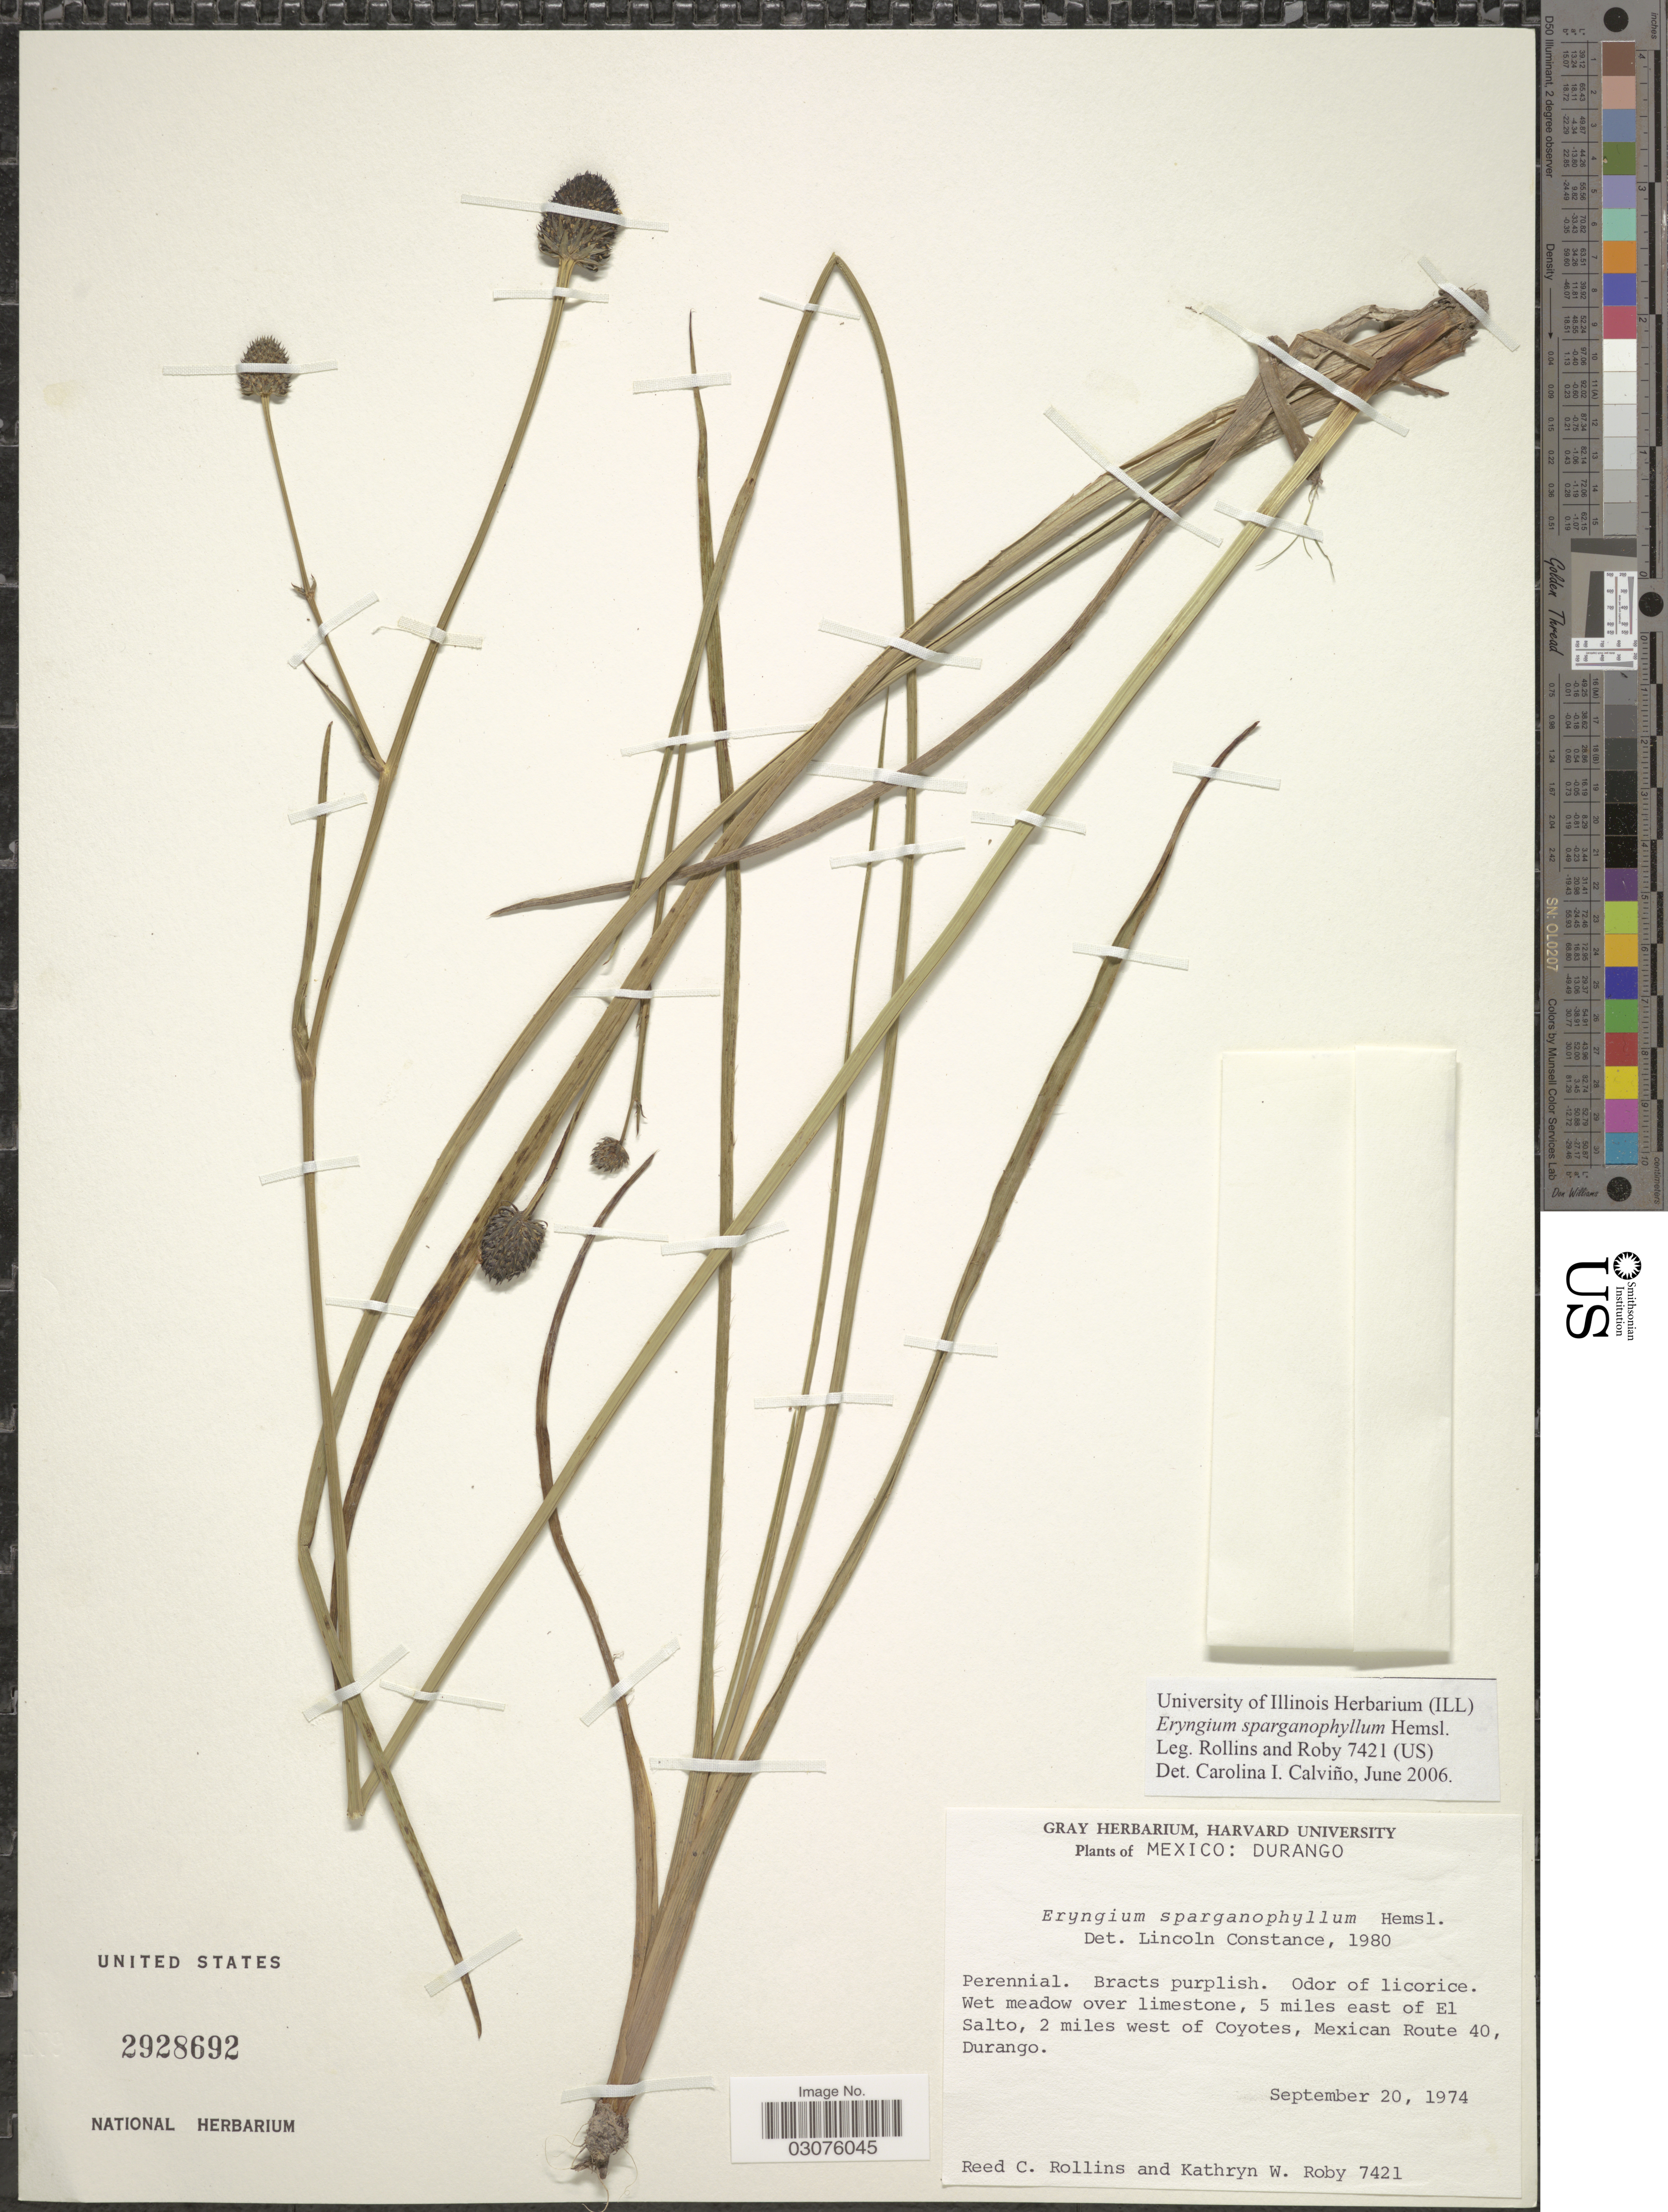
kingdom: Plantae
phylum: Tracheophyta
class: Magnoliopsida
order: Apiales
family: Apiaceae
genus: Eryngium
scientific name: Eryngium sparganophyllum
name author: Hemsl. in Hook. f.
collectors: R. C. Rollins & K. W. Roby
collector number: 7421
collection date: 1974-09-20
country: Mexico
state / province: Durango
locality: Wet meadow over limestone, 5 miles east of El Salto, 2 miles west of Coyotes, Mexican Route 40, Durango.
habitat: wet meadow over limestone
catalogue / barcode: US 2928692